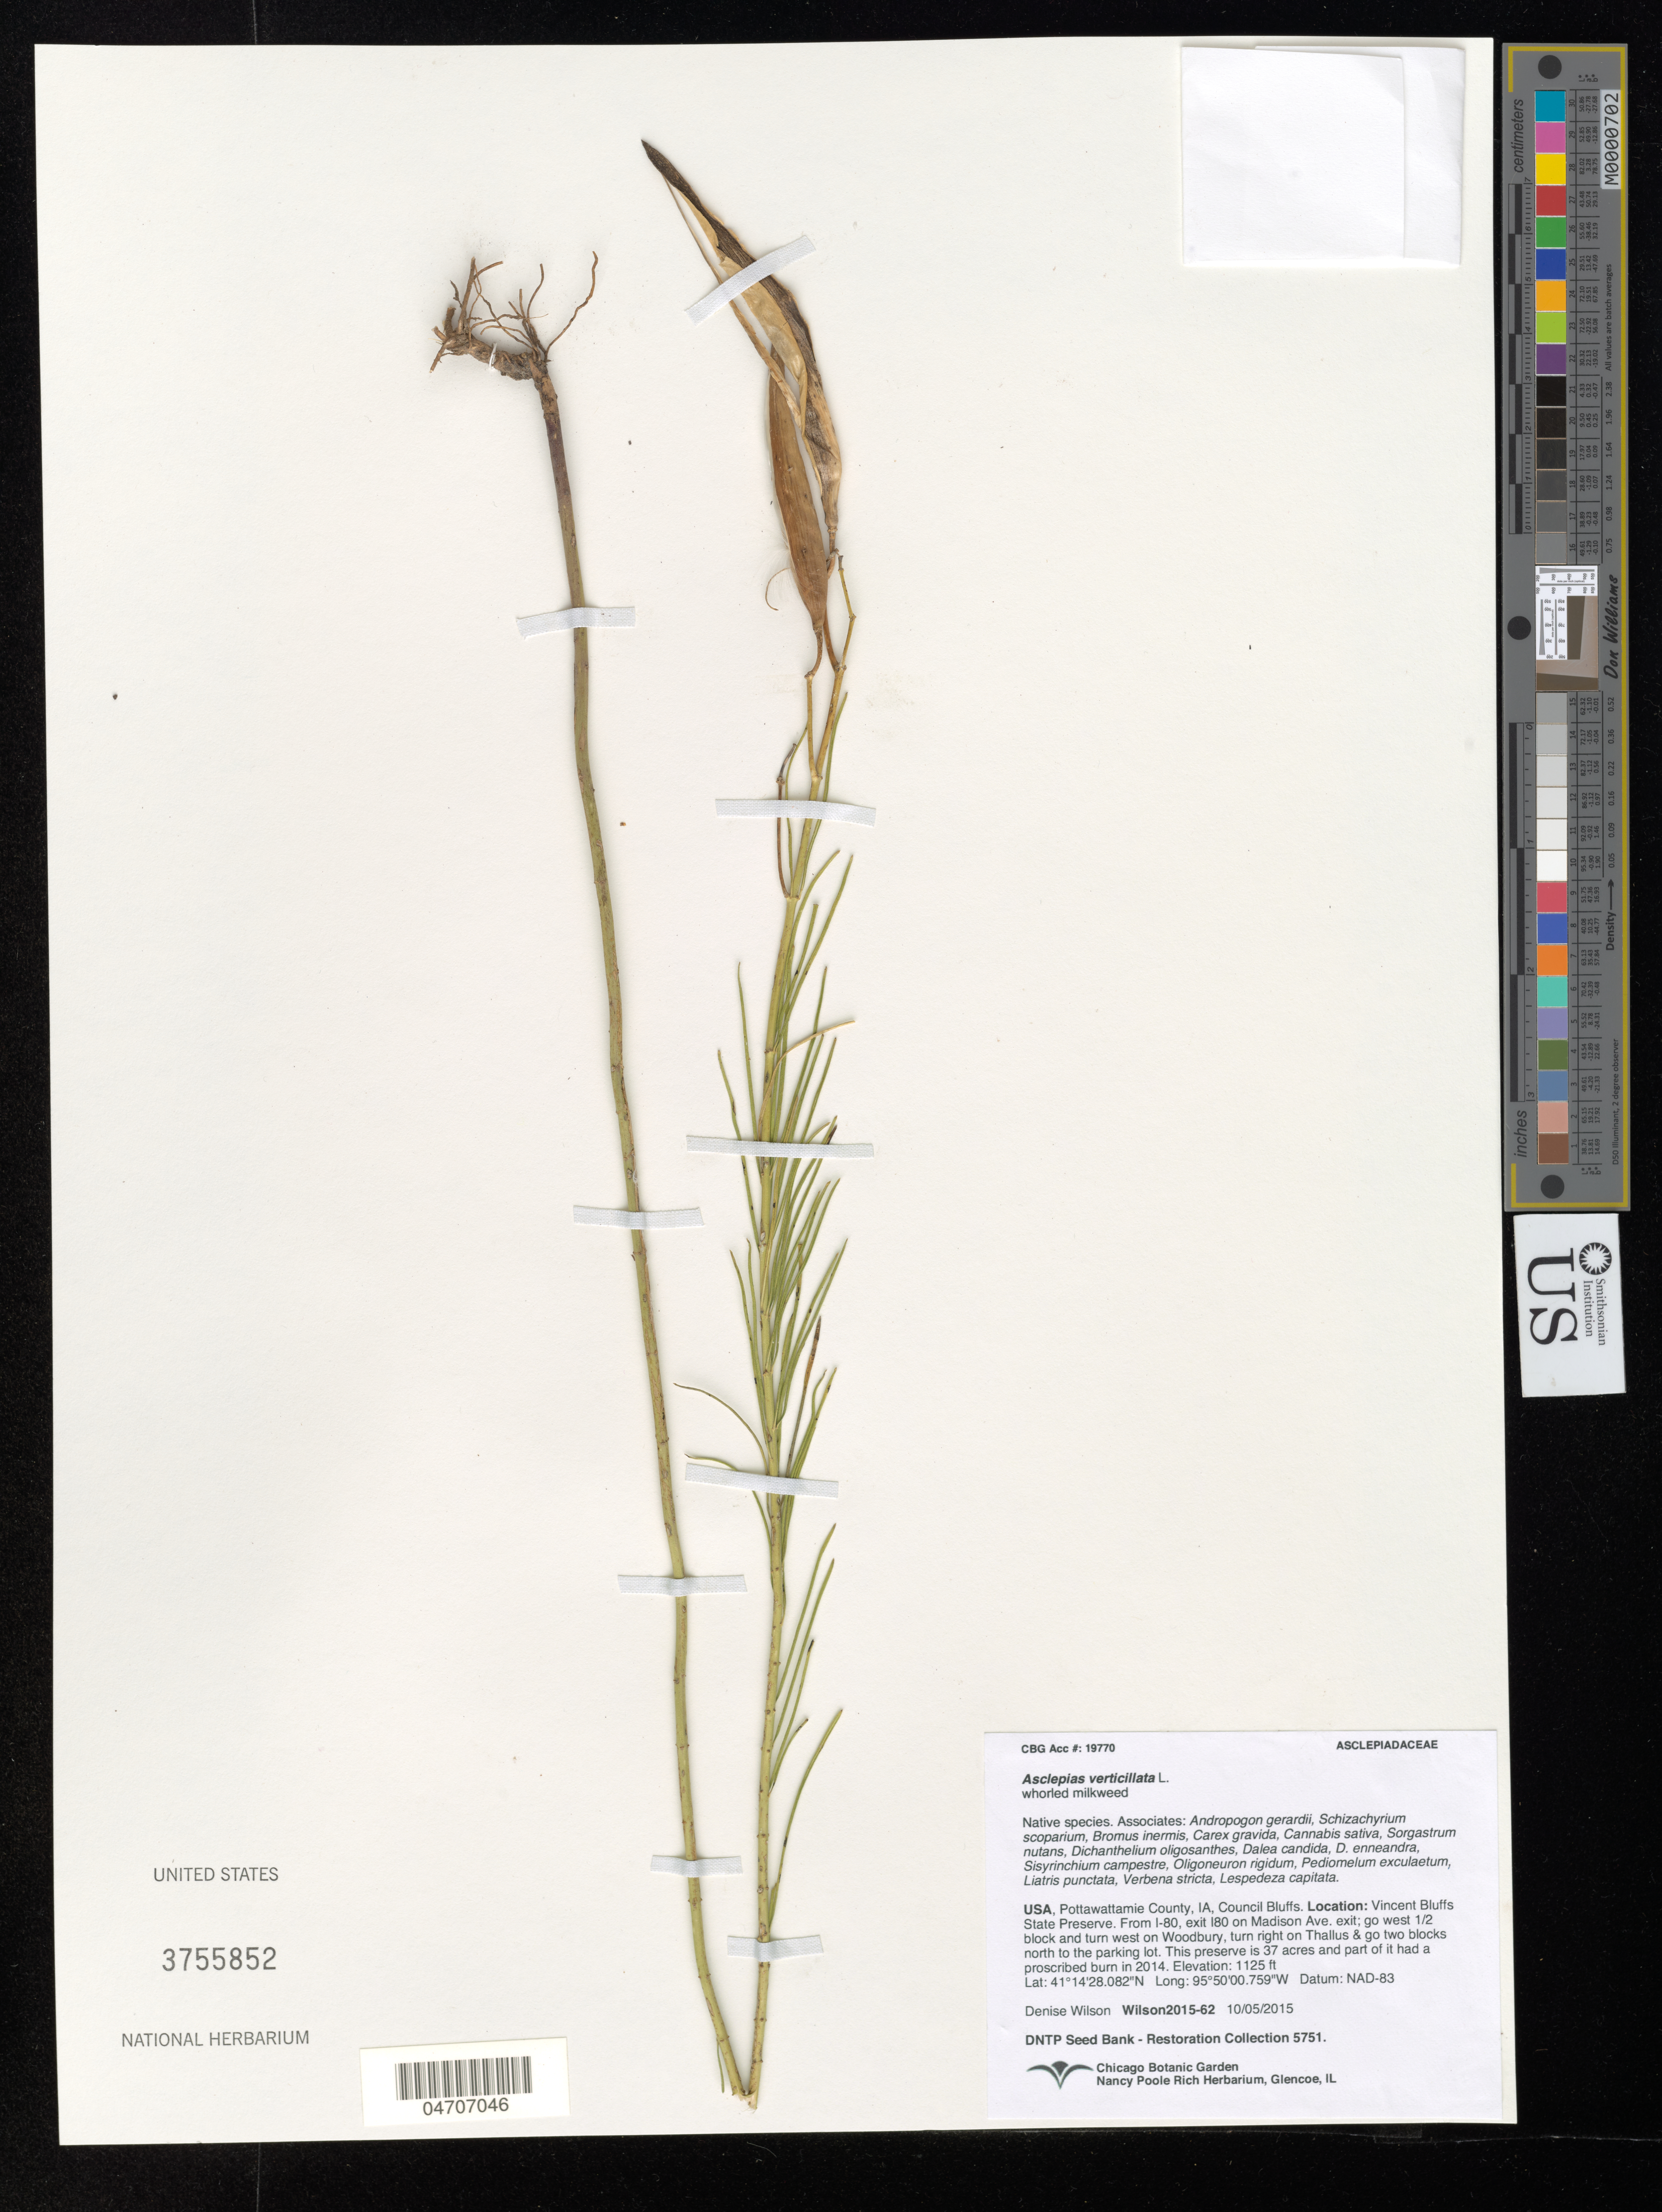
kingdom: Plantae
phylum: Tracheophyta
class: Magnoliopsida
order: Gentianales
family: Apocynaceae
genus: Asclepias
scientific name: Asclepias verticillata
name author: L.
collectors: D. Wilson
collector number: Wilson2015-62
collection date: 2015-10-05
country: United States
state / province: Iowa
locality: Pottawattamie County, Council Bluffs. Vincent Bluffs State Preserve. From I-80, exit I80 on Madison Ave. exit; go west ½ block and turn west on Woodbury, turn right on Thallus & go two blocks north to the parking lot. This preserve is 37 acres and part of it had a proscribed burn in 2014.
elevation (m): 343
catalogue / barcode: US 3755852